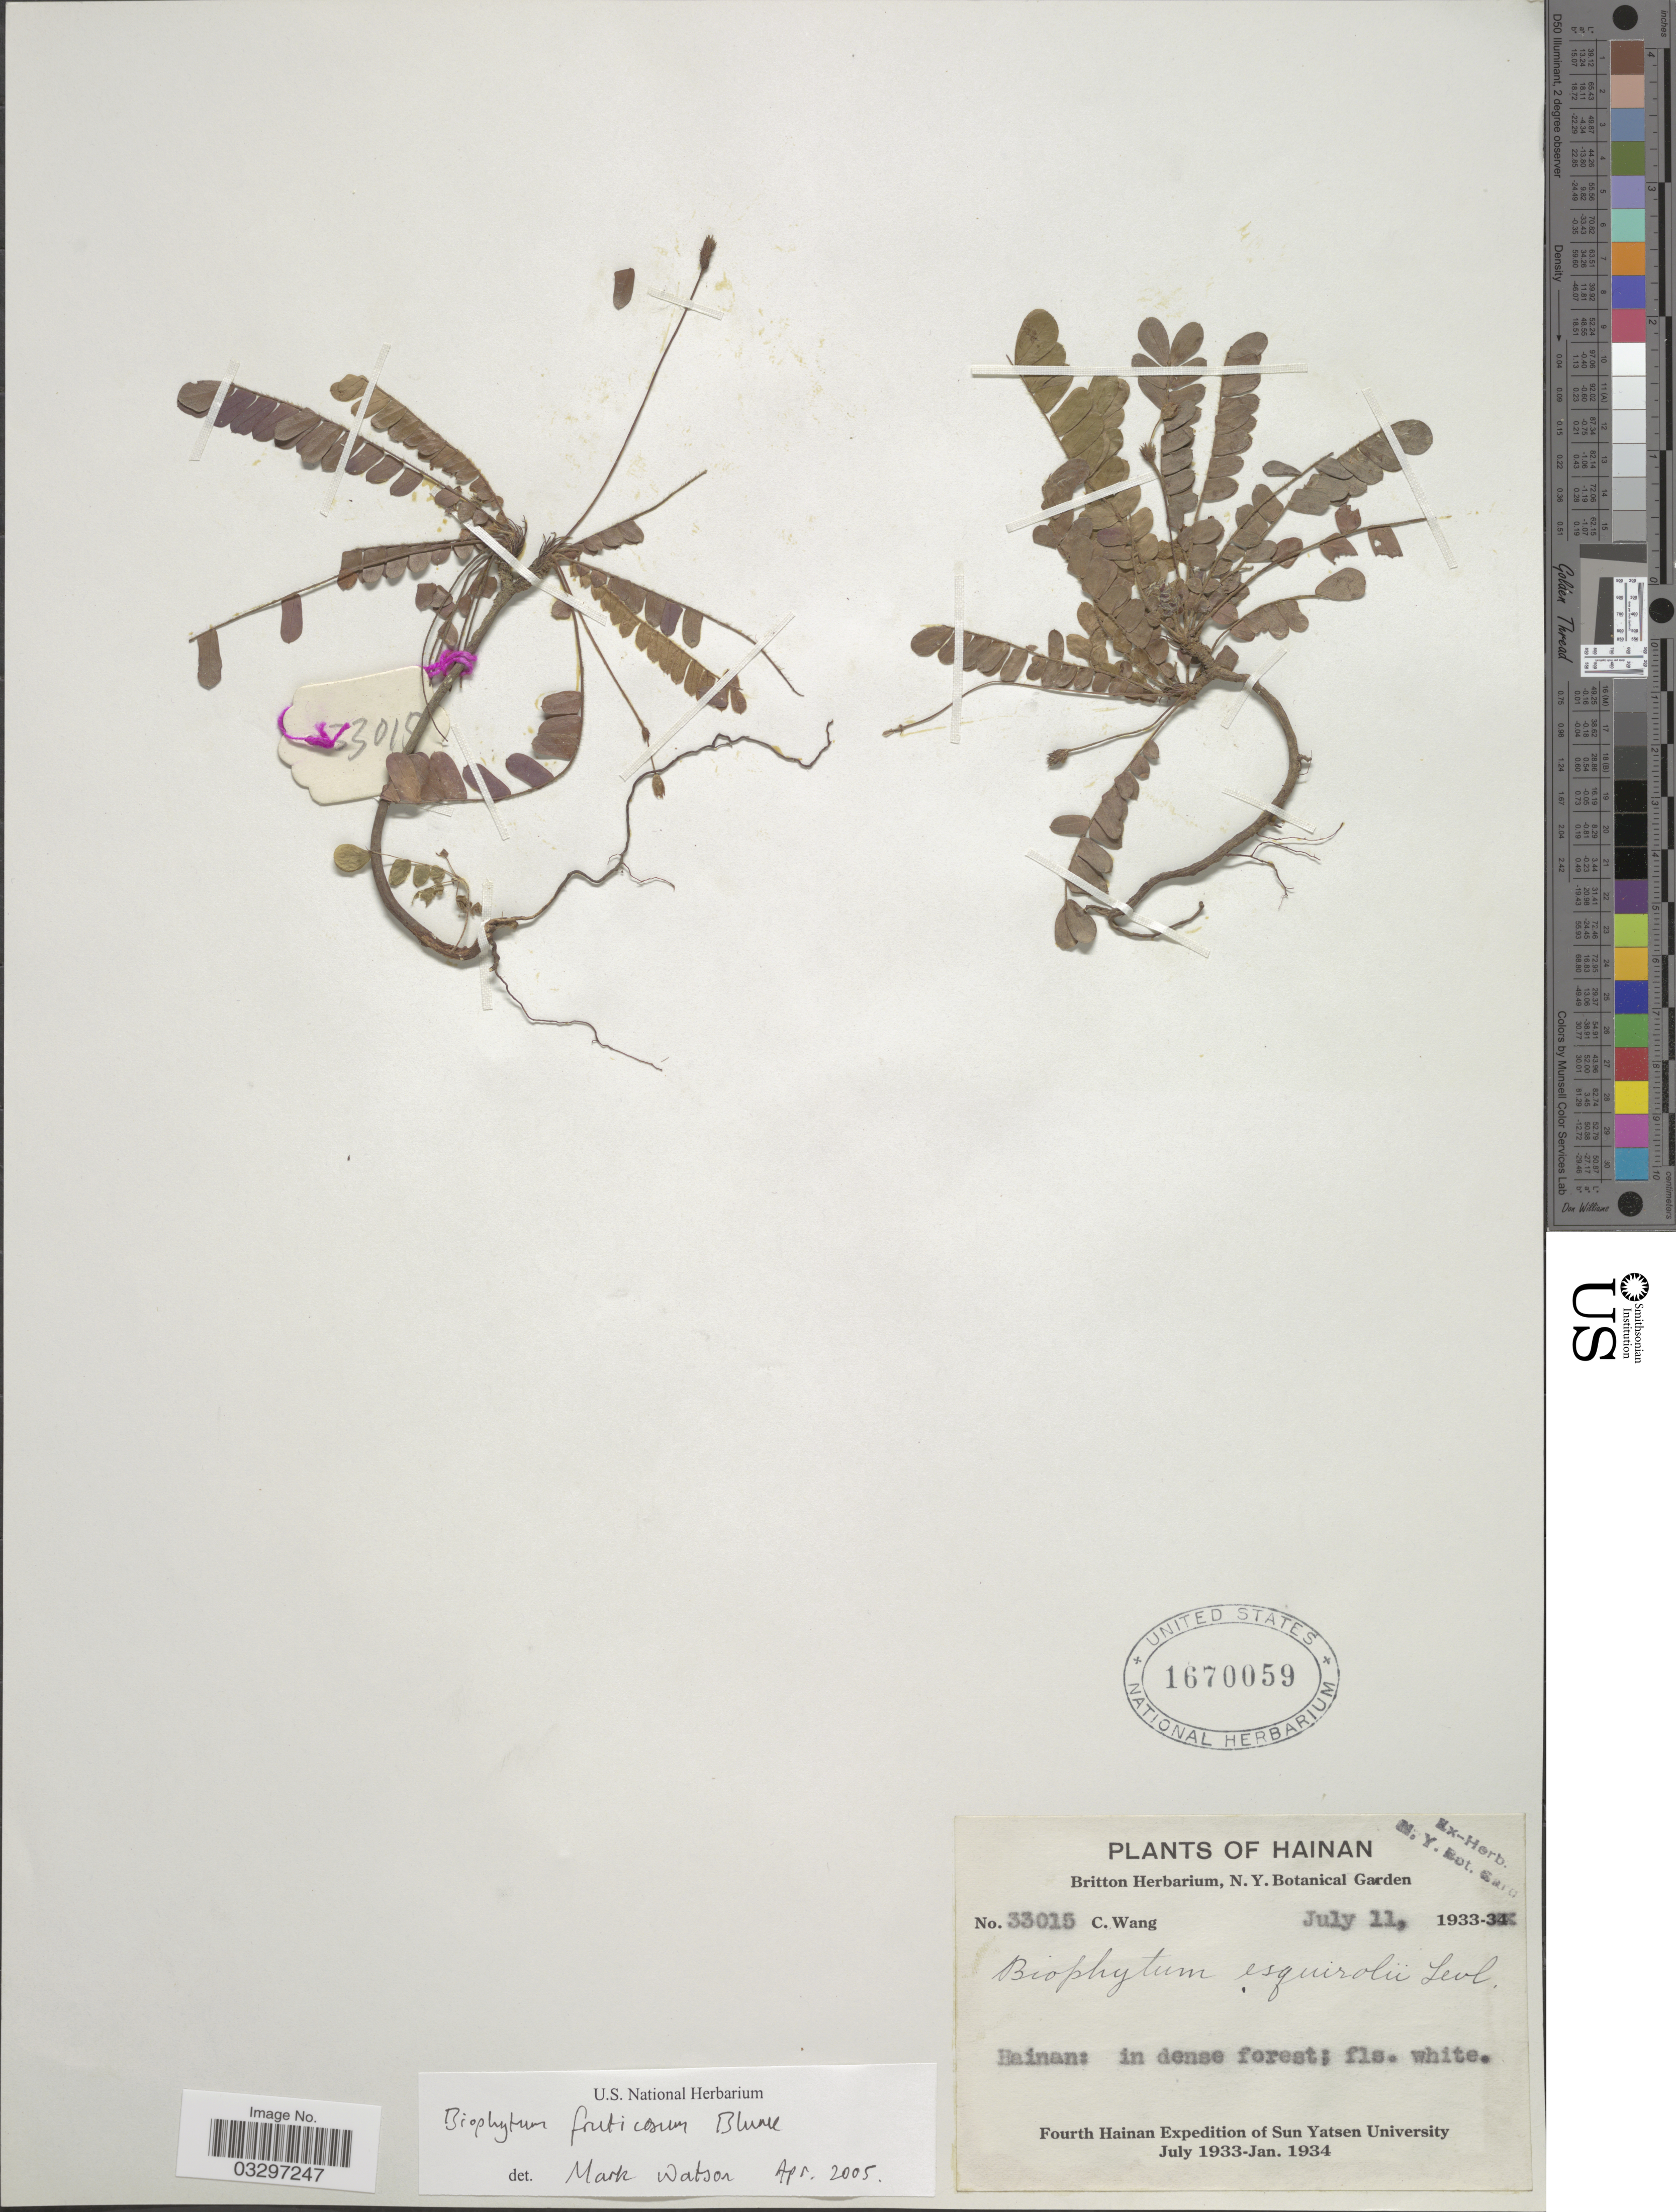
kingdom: Plantae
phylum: Tracheophyta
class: Magnoliopsida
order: Oxalidales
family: Oxalidaceae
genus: Biophytum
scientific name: Biophytum fruticosum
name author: Blume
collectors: C. Wang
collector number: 33015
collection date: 1933-07-11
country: China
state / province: Hainan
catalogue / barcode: US 1670059